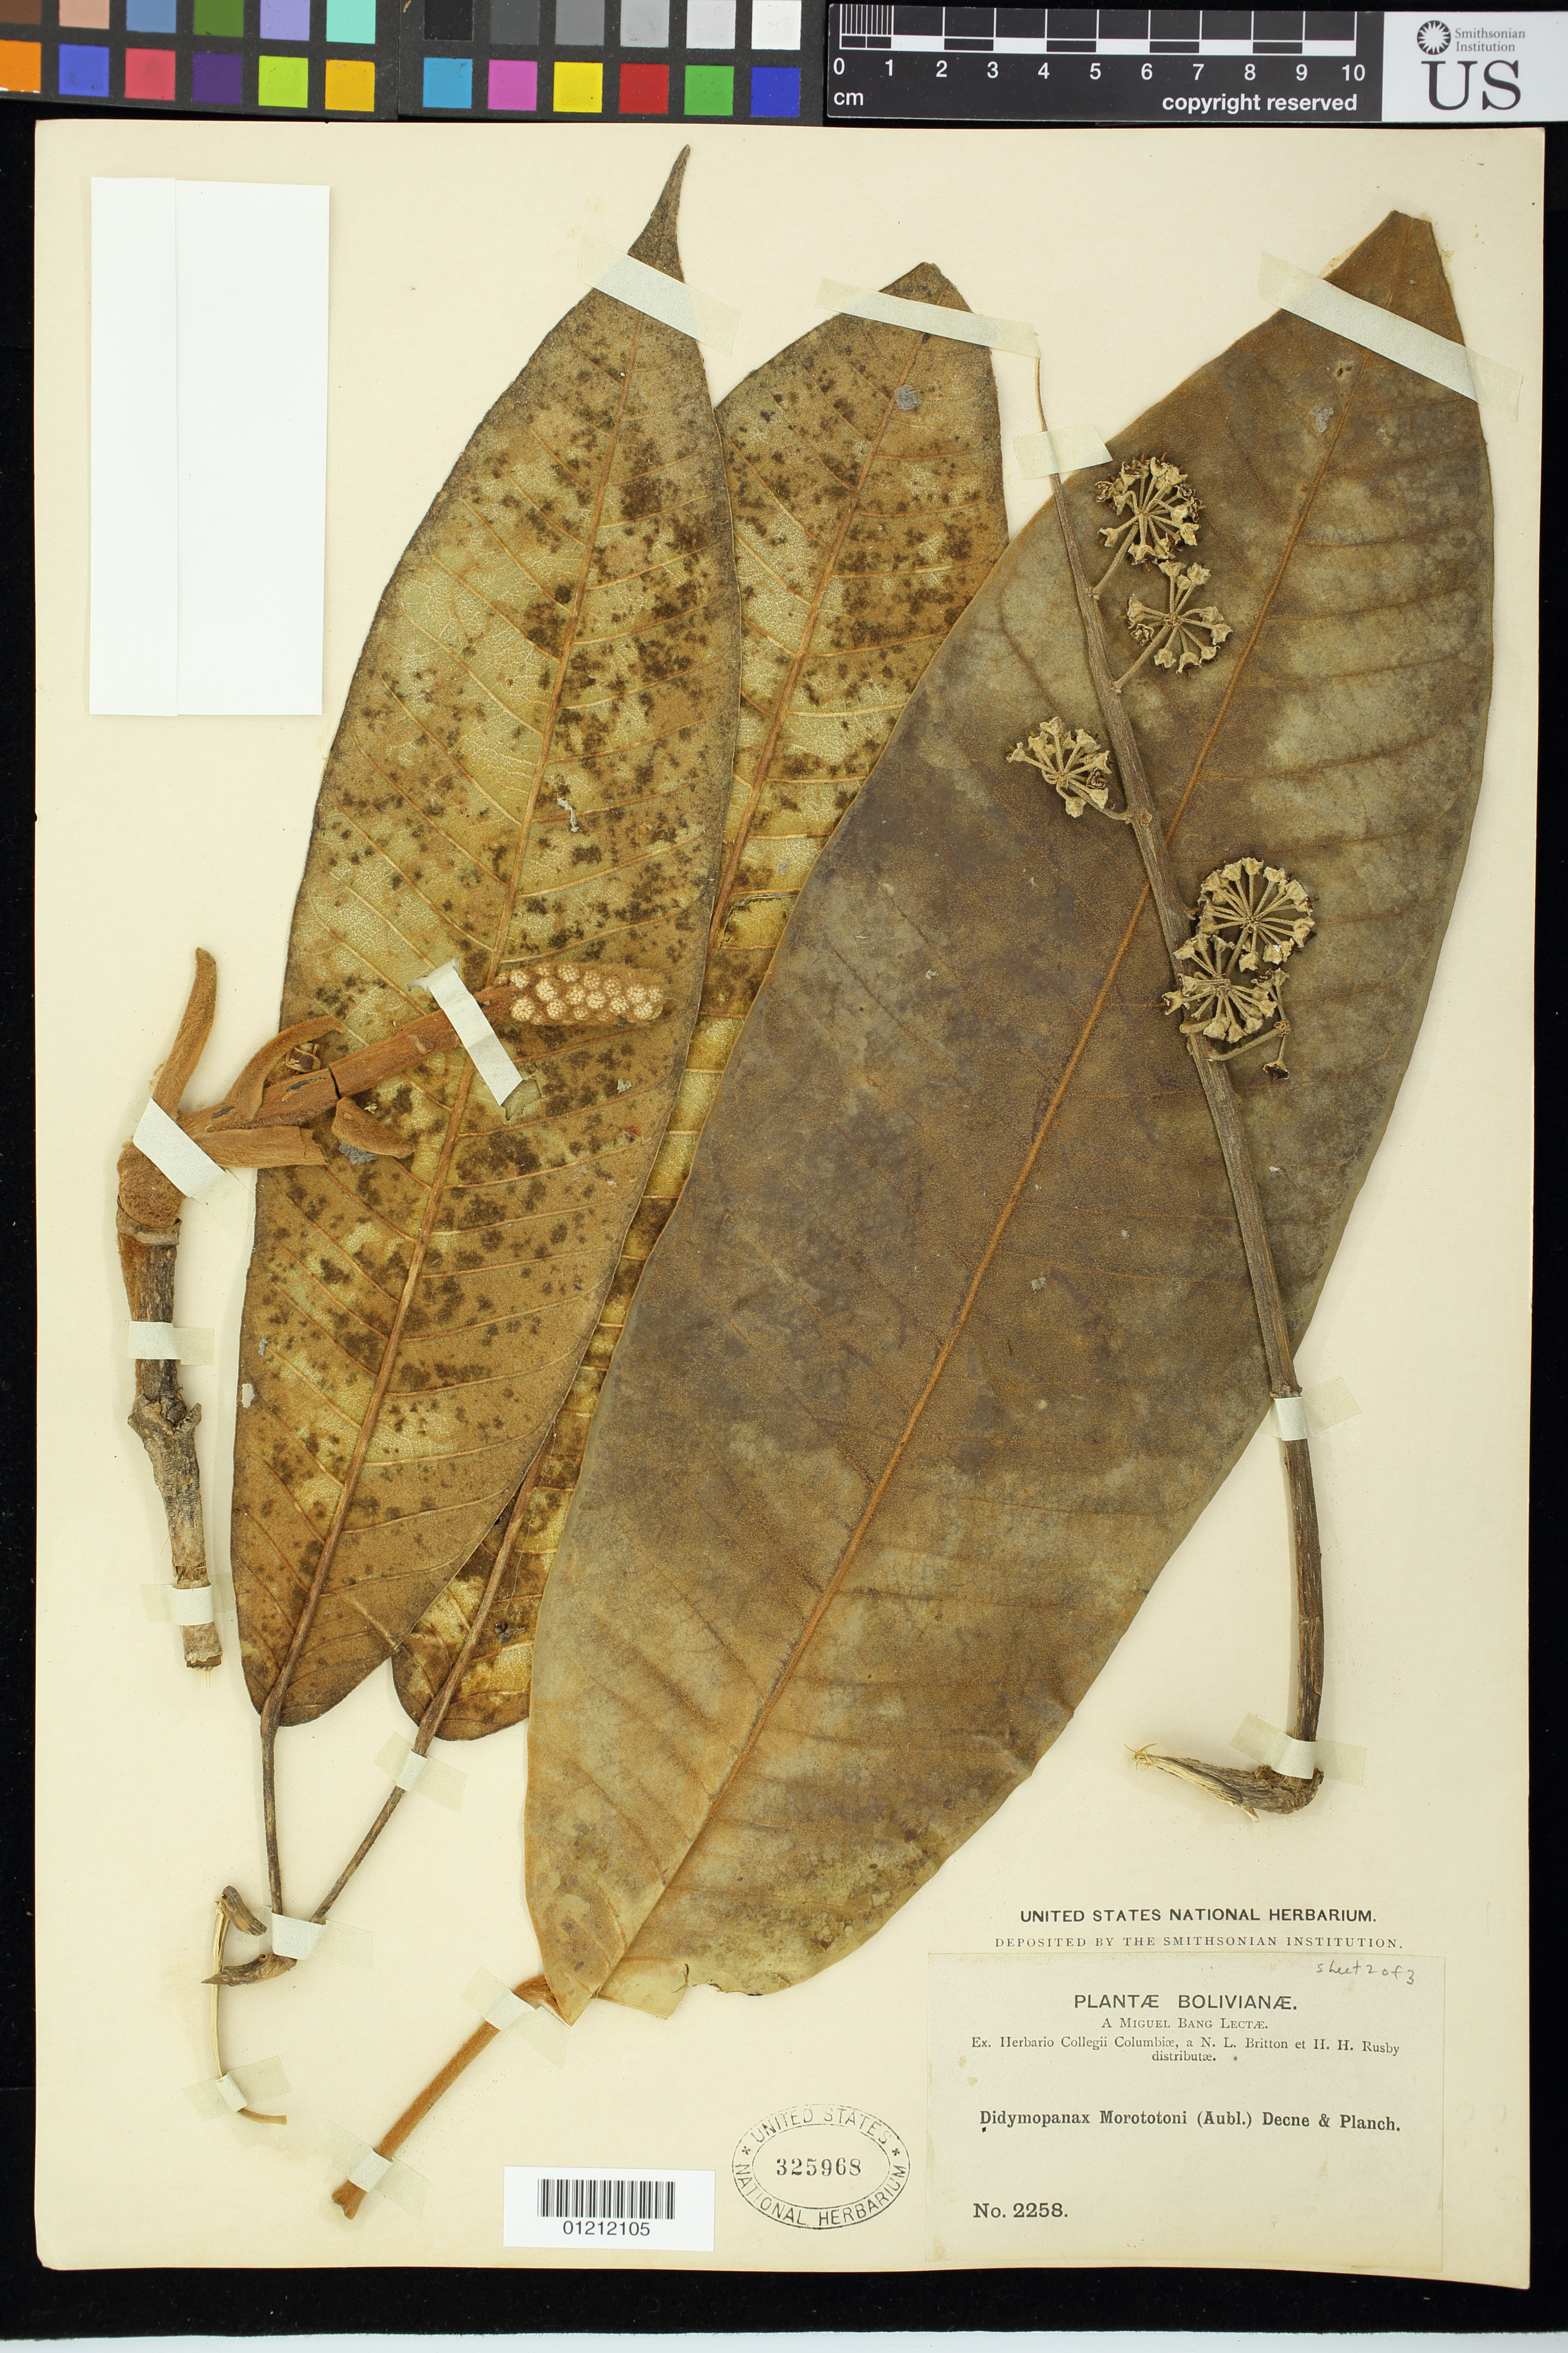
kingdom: Plantae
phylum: Tracheophyta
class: Magnoliopsida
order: Apiales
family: Araliaceae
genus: Schefflera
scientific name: Schefflera sp.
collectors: M. Bang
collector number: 2258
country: Bolivia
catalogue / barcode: US 325968